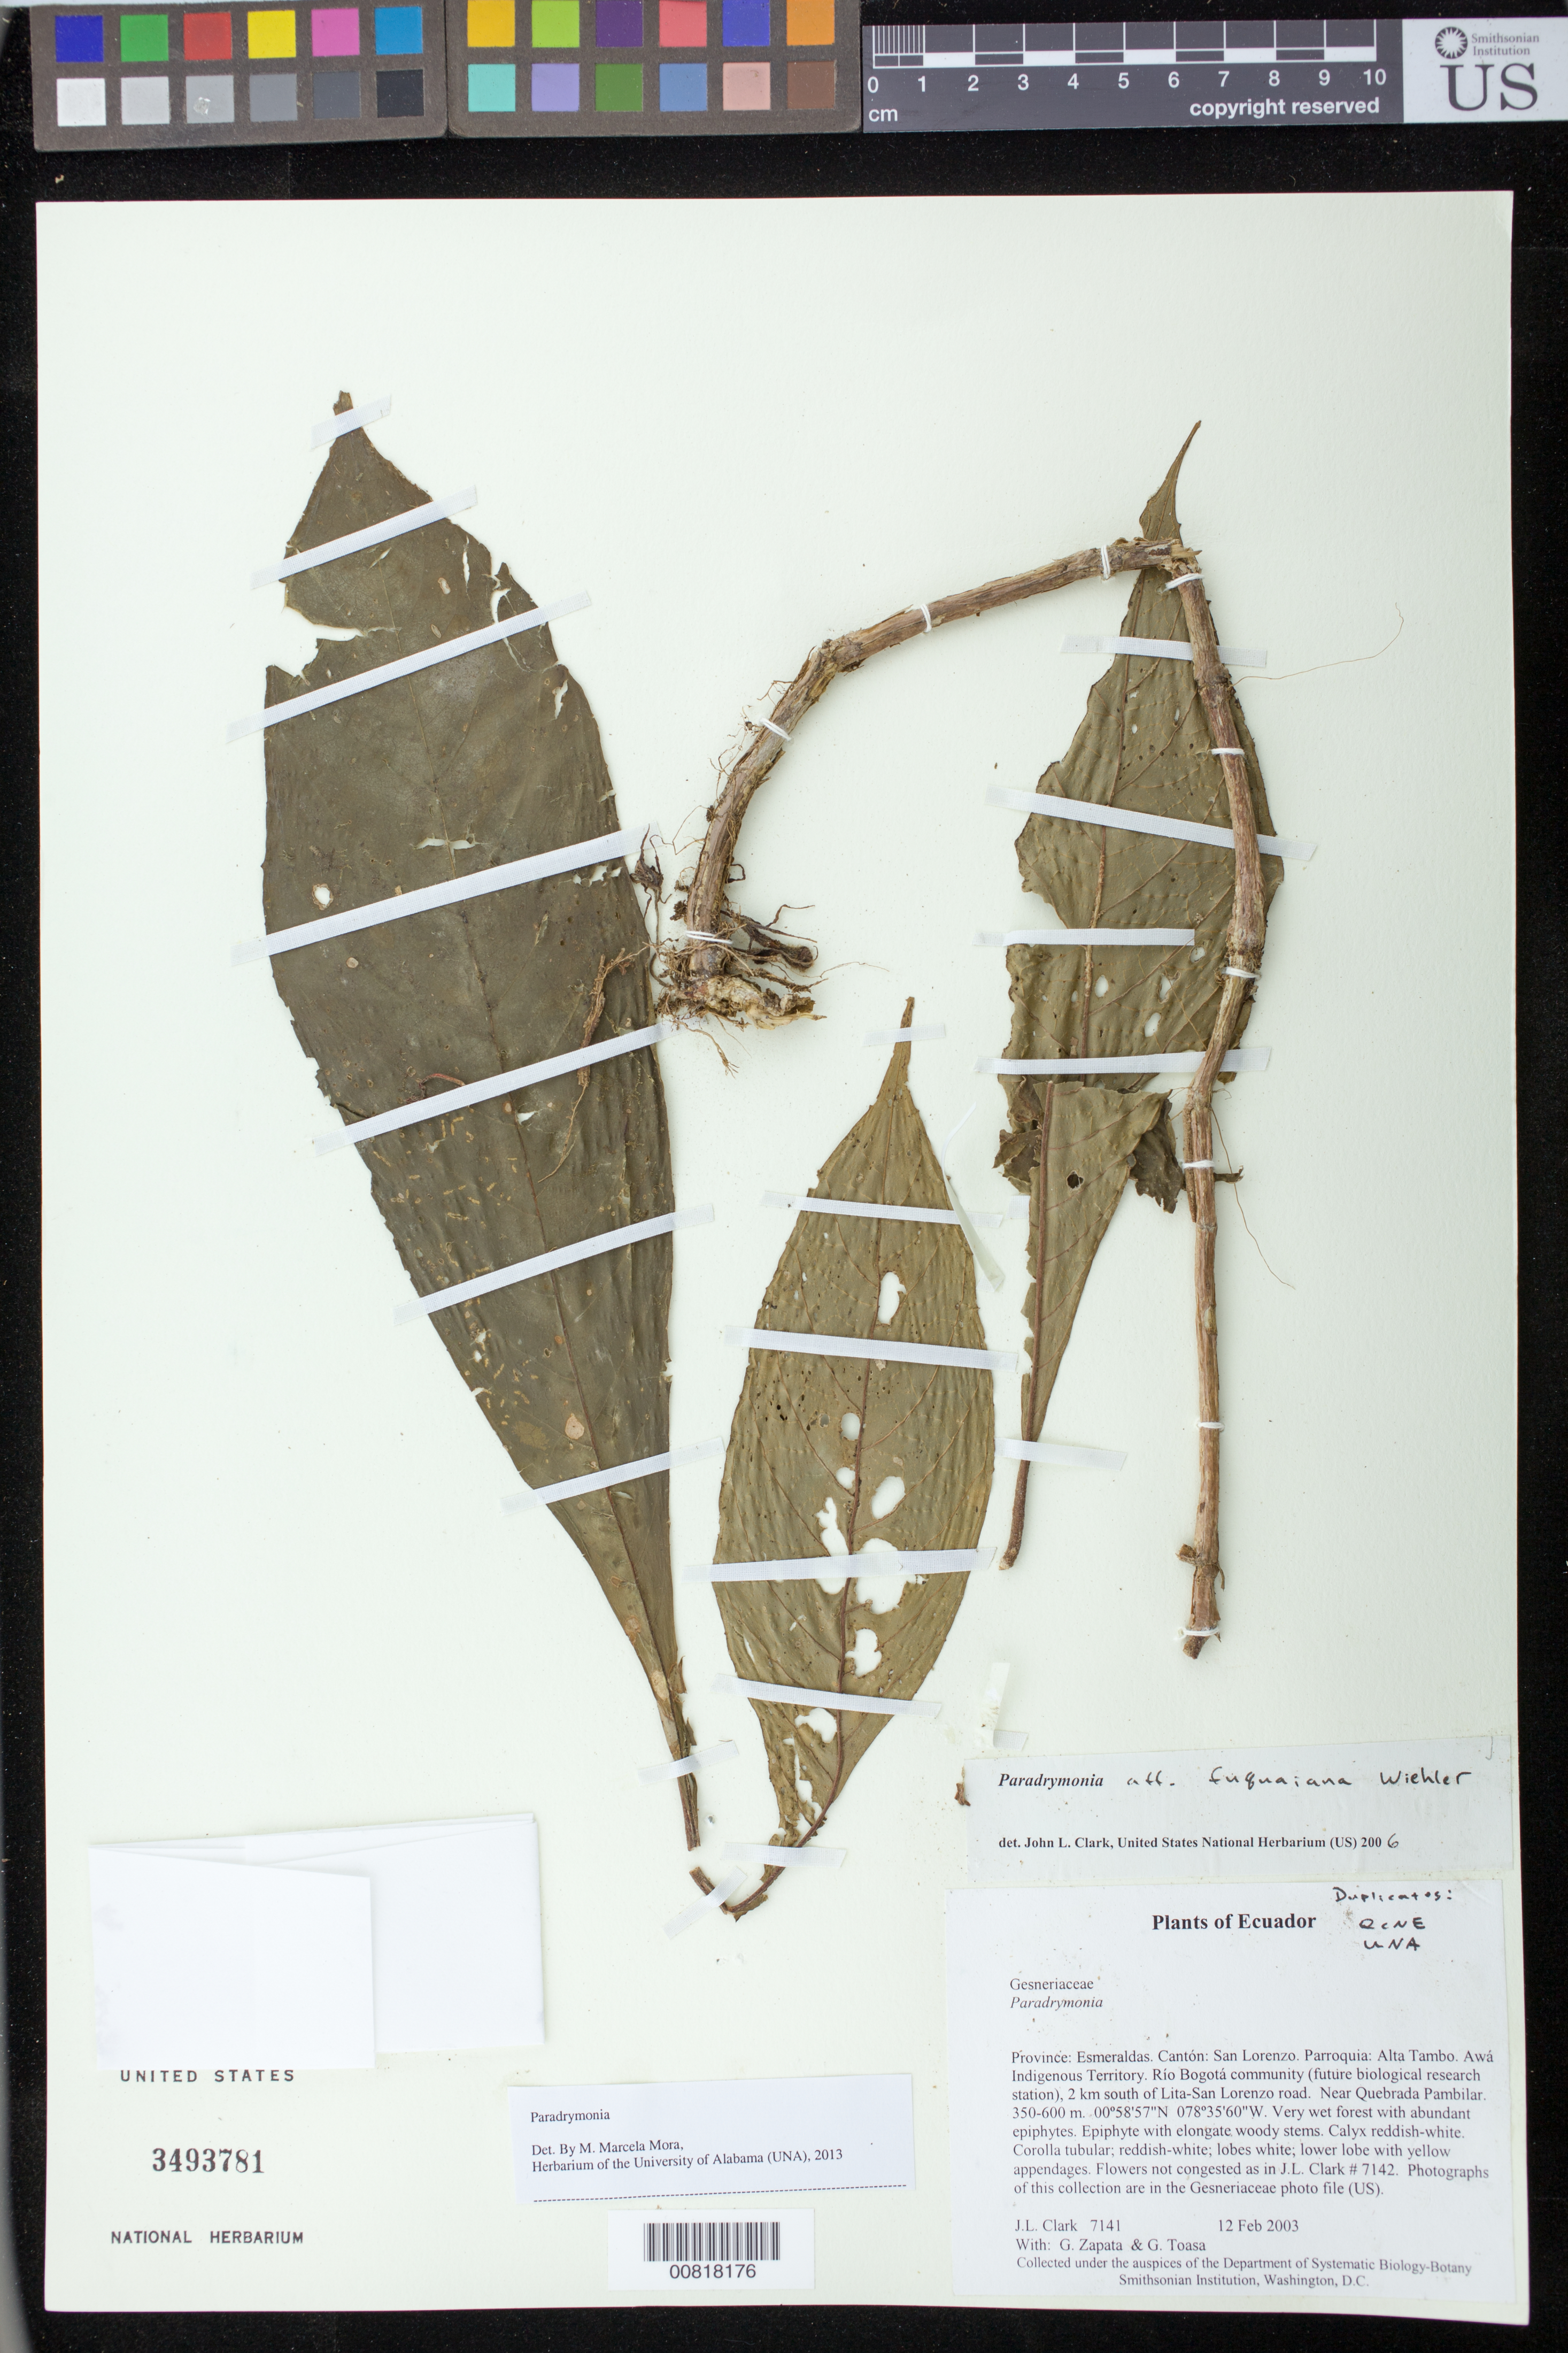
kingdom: Plantae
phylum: Tracheophyta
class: Magnoliopsida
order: Lamiales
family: Gesneriaceae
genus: Paradrymonia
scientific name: Paradrymonia sp.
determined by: Mora, M. Marcela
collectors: J. L. Clark, G. Zapata & G. Toasa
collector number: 7141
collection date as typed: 12 Feb 2003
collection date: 2003-02-12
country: Ecuador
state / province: Esmeraldas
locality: San Lorenzo. Parroquia: Alta Tambo. Awá Indigenous Territory. Río Bogotá community (future biological research station), 2 km south of Lita-San Lorenzo road. Near Quebrada Pambilar.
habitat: Very wet forest with abundant epiphytes.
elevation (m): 350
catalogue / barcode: US 3493781